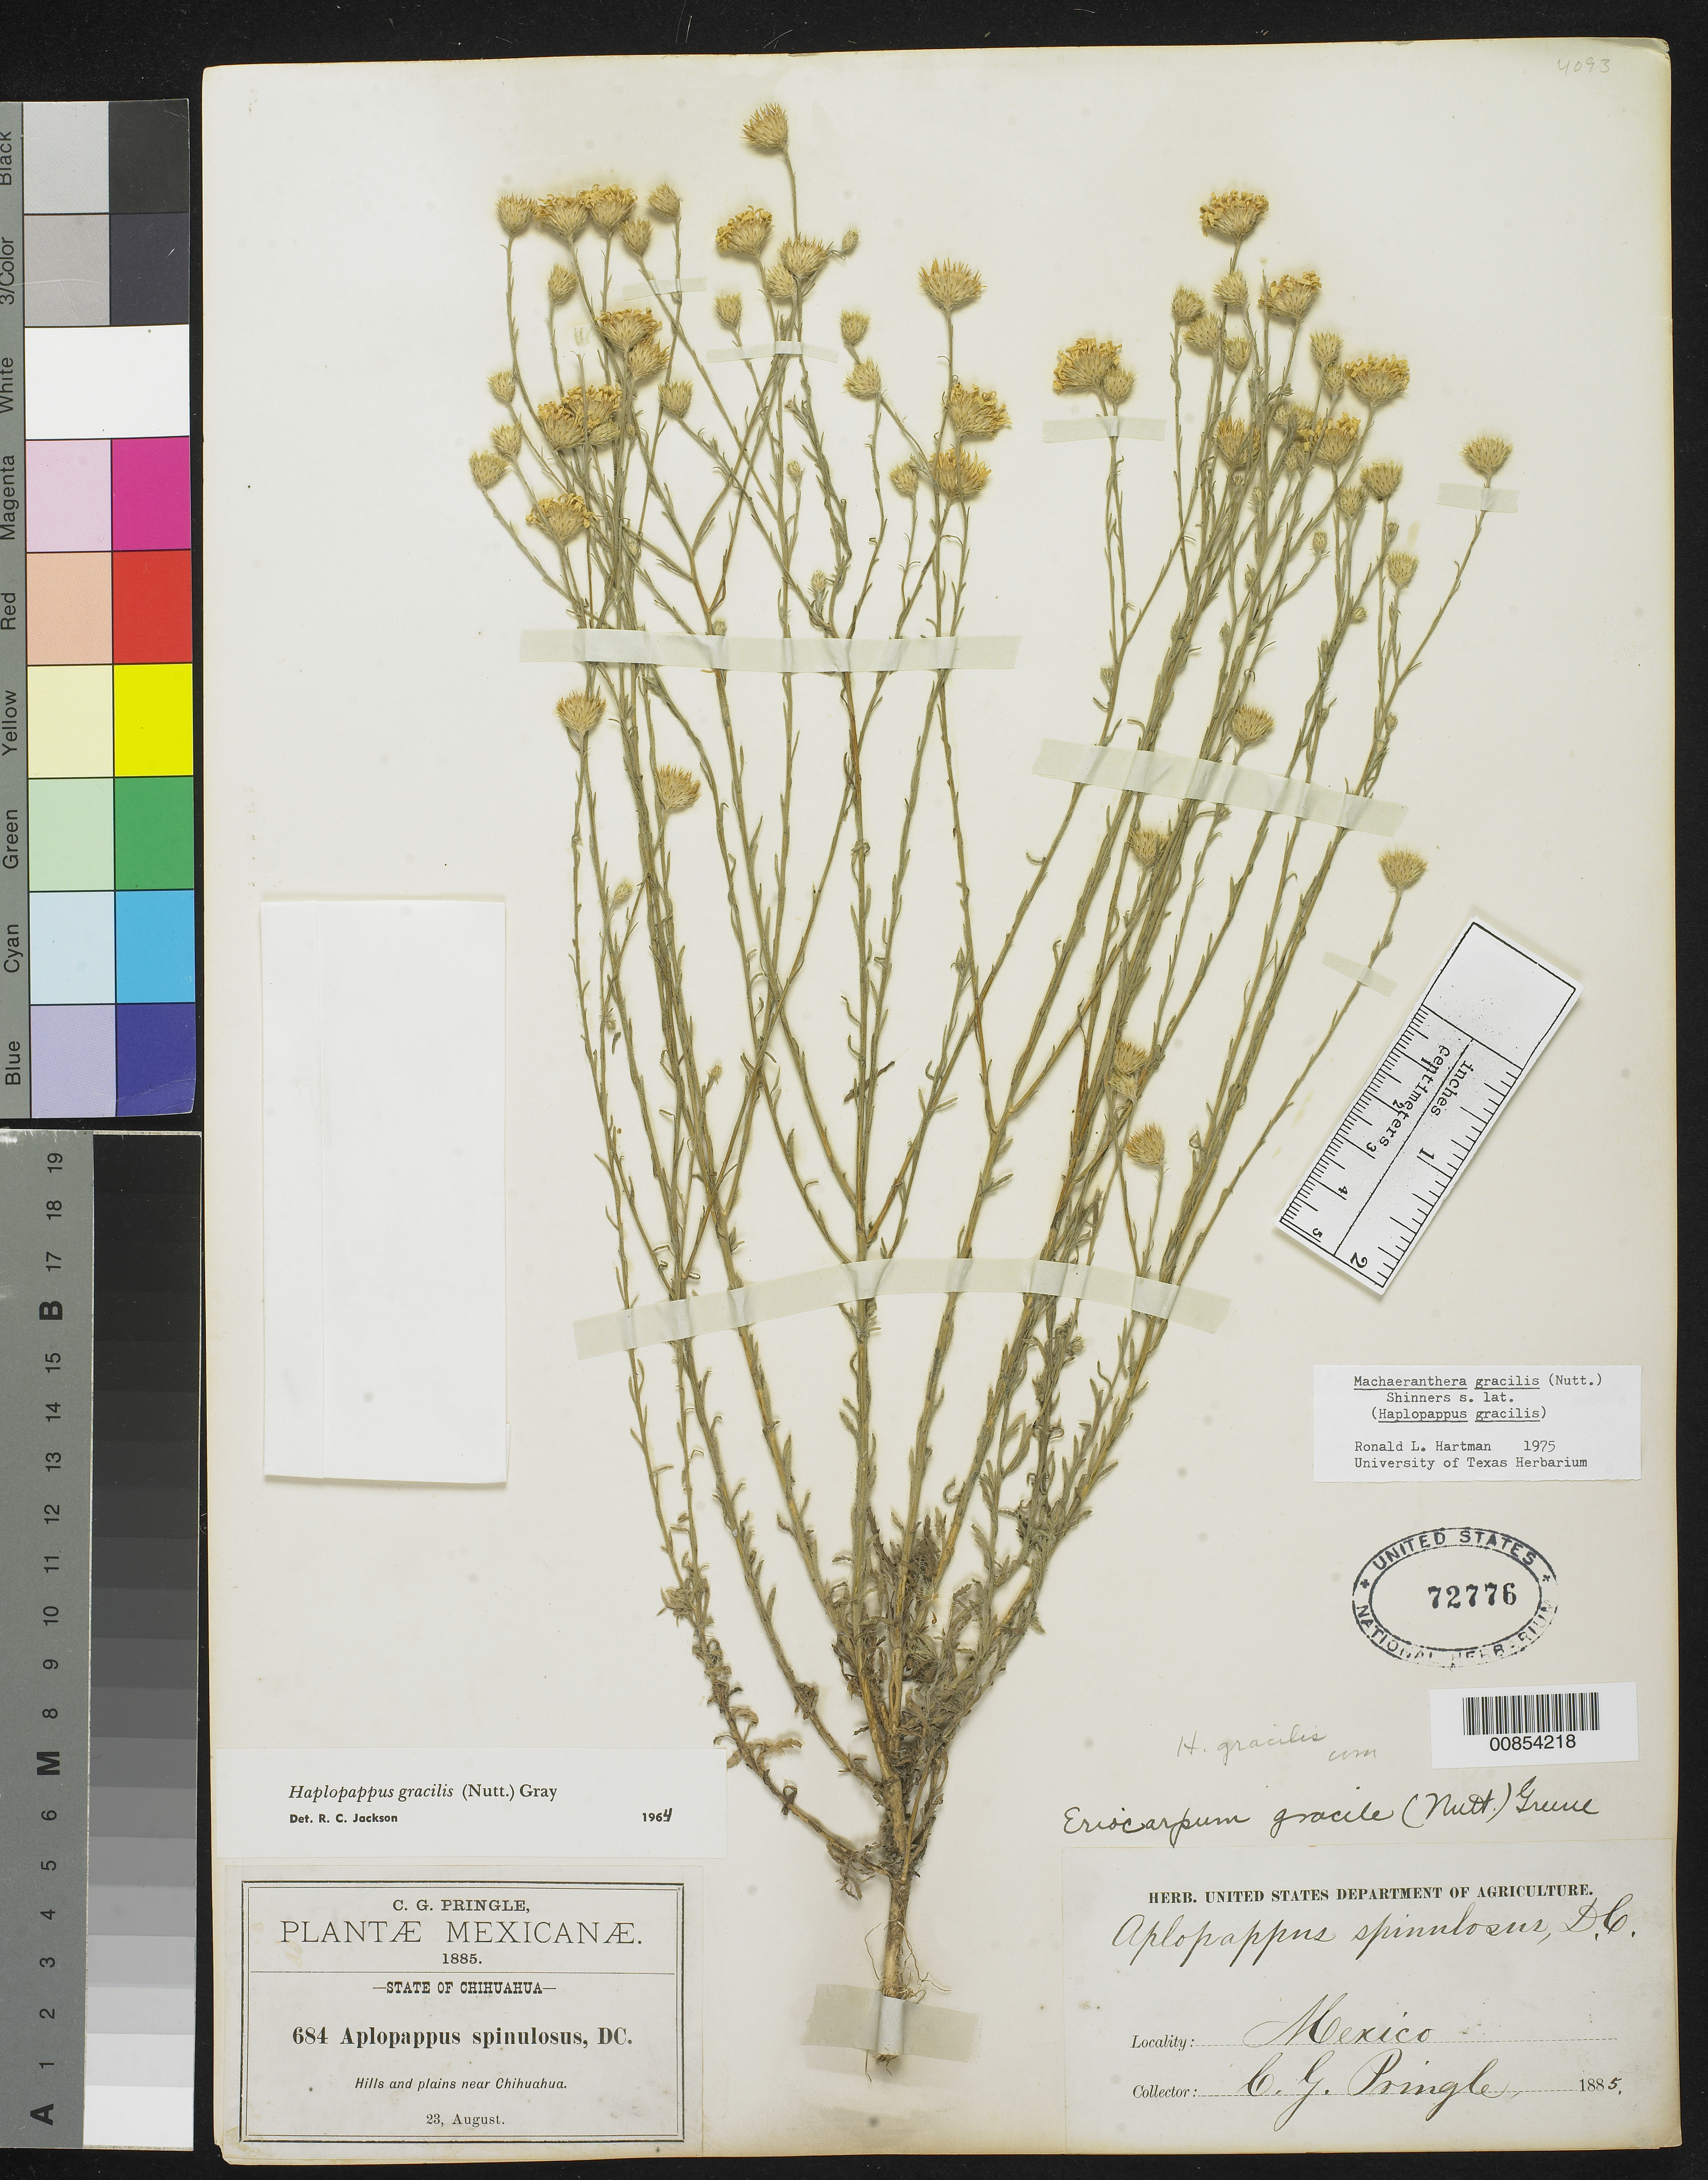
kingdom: Plantae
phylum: Tracheophyta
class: Magnoliopsida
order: Asterales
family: Asteraceae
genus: Machaeranthera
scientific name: Machaeranthera gracilis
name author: (Nutt.) Shinners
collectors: C. G. Pringle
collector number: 684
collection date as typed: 23 Aug 1885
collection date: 1885-08-23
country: Mexico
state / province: Chihuahua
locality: Hills and plains near Chihuahua.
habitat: Hills and plains.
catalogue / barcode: US 72776